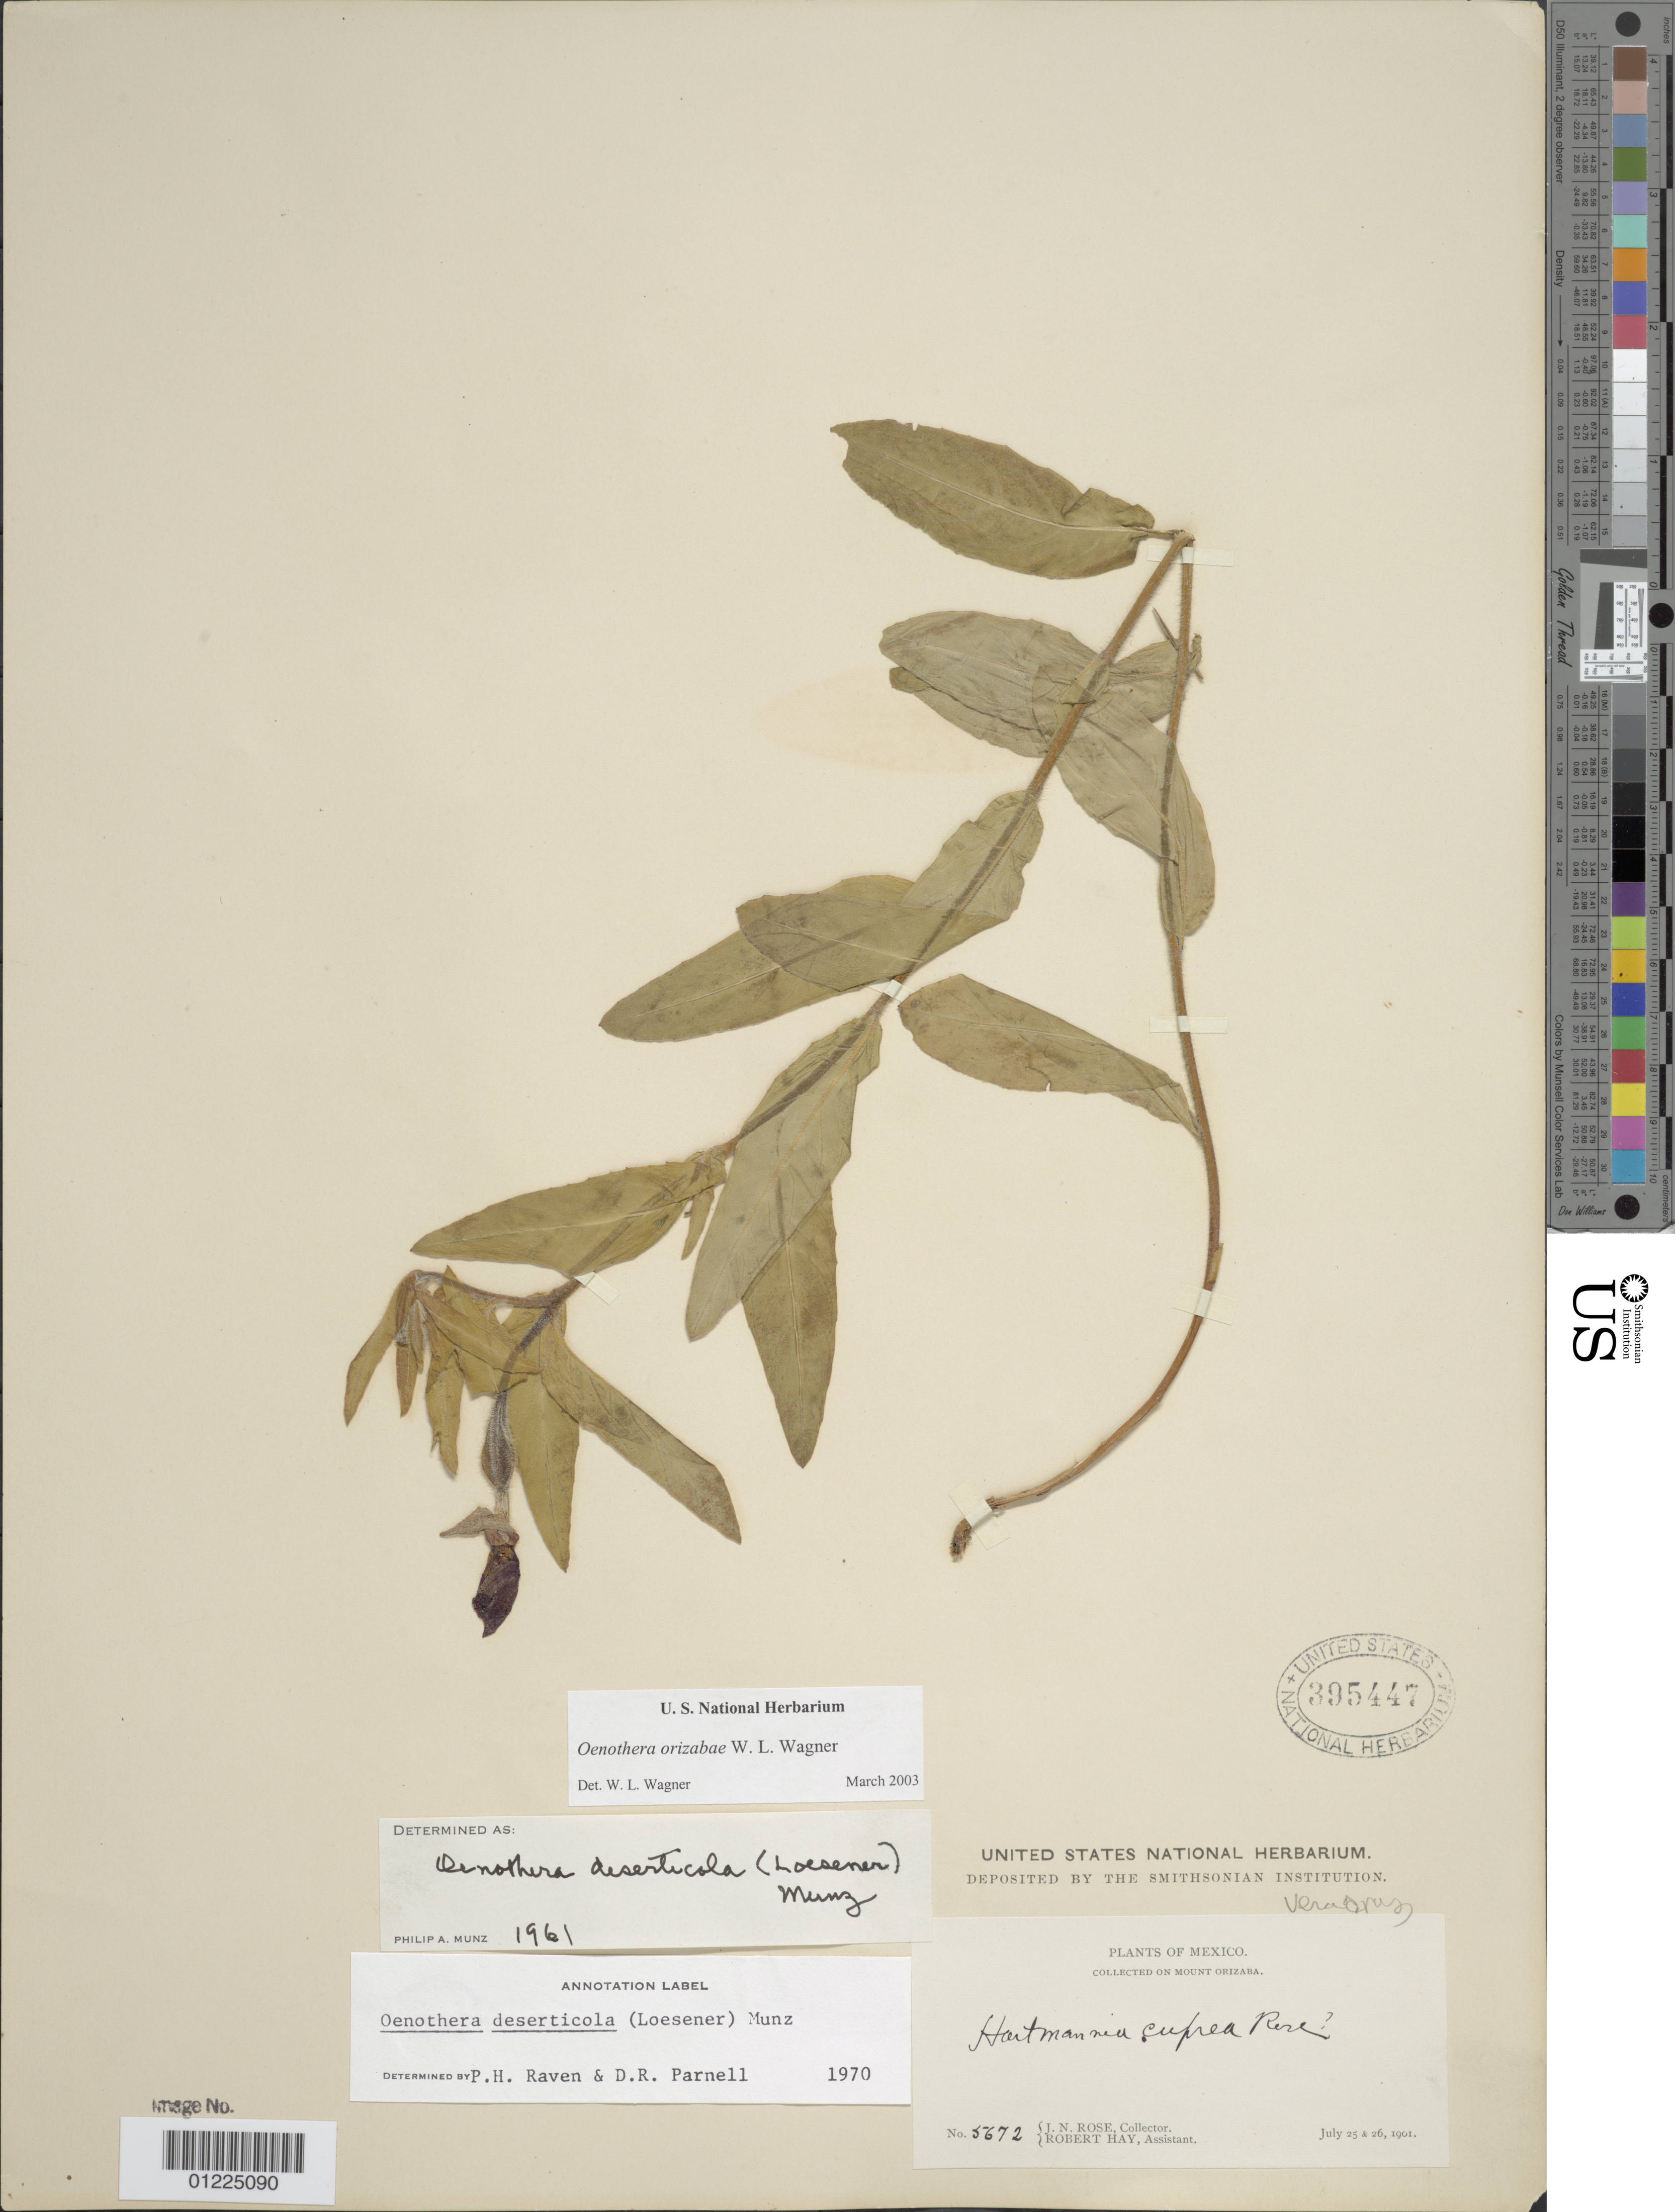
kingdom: Plantae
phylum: Tracheophyta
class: Magnoliopsida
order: Myrtales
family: Onagraceae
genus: Oenothera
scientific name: Oenothera hartwegii subsp. hartwegii x O. toumeyi (Small) Tidestr.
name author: W.L. Wagner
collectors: J. N. Rose & R. H. Hay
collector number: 5672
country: Mexico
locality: Mount Orizaba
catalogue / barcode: US 395447